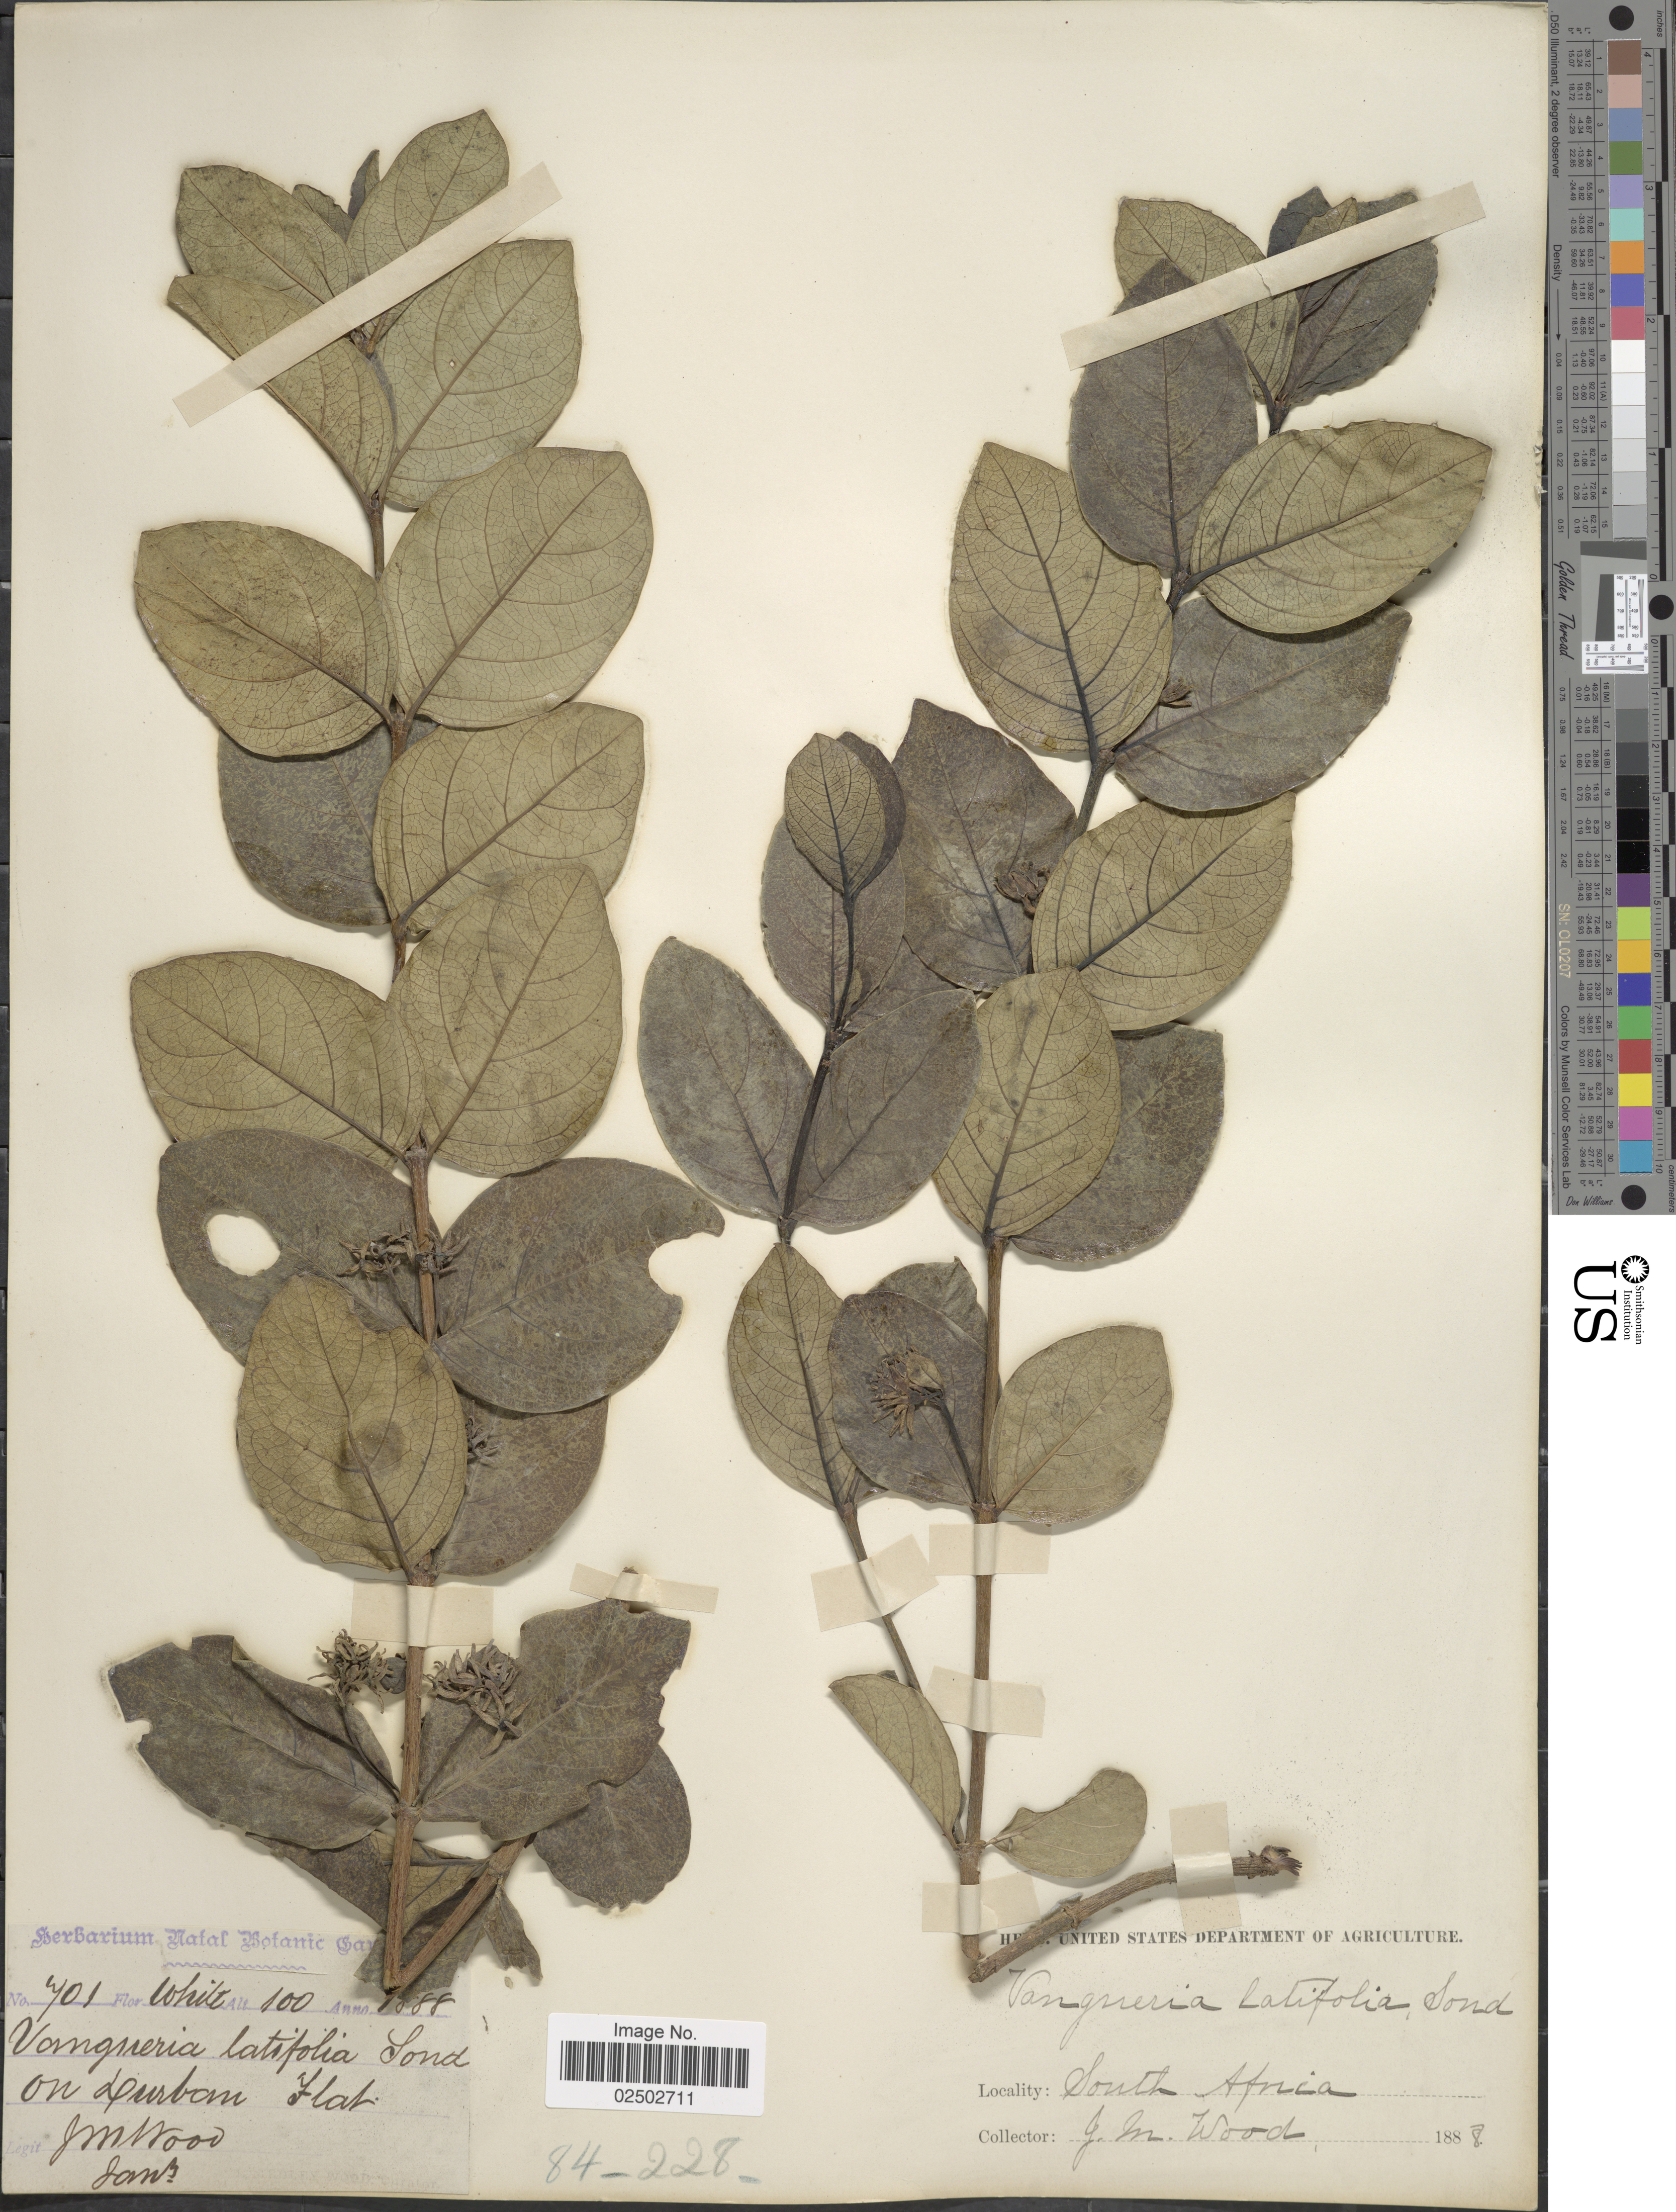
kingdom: Plantae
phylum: Tracheophyta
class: Magnoliopsida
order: Gentianales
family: Rubiaceae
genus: Vangueria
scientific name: Vangueria latifolia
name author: Sond.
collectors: J. M. Wood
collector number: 701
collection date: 1888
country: South Africa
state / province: KwaZulu-Natal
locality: On Durban Flat